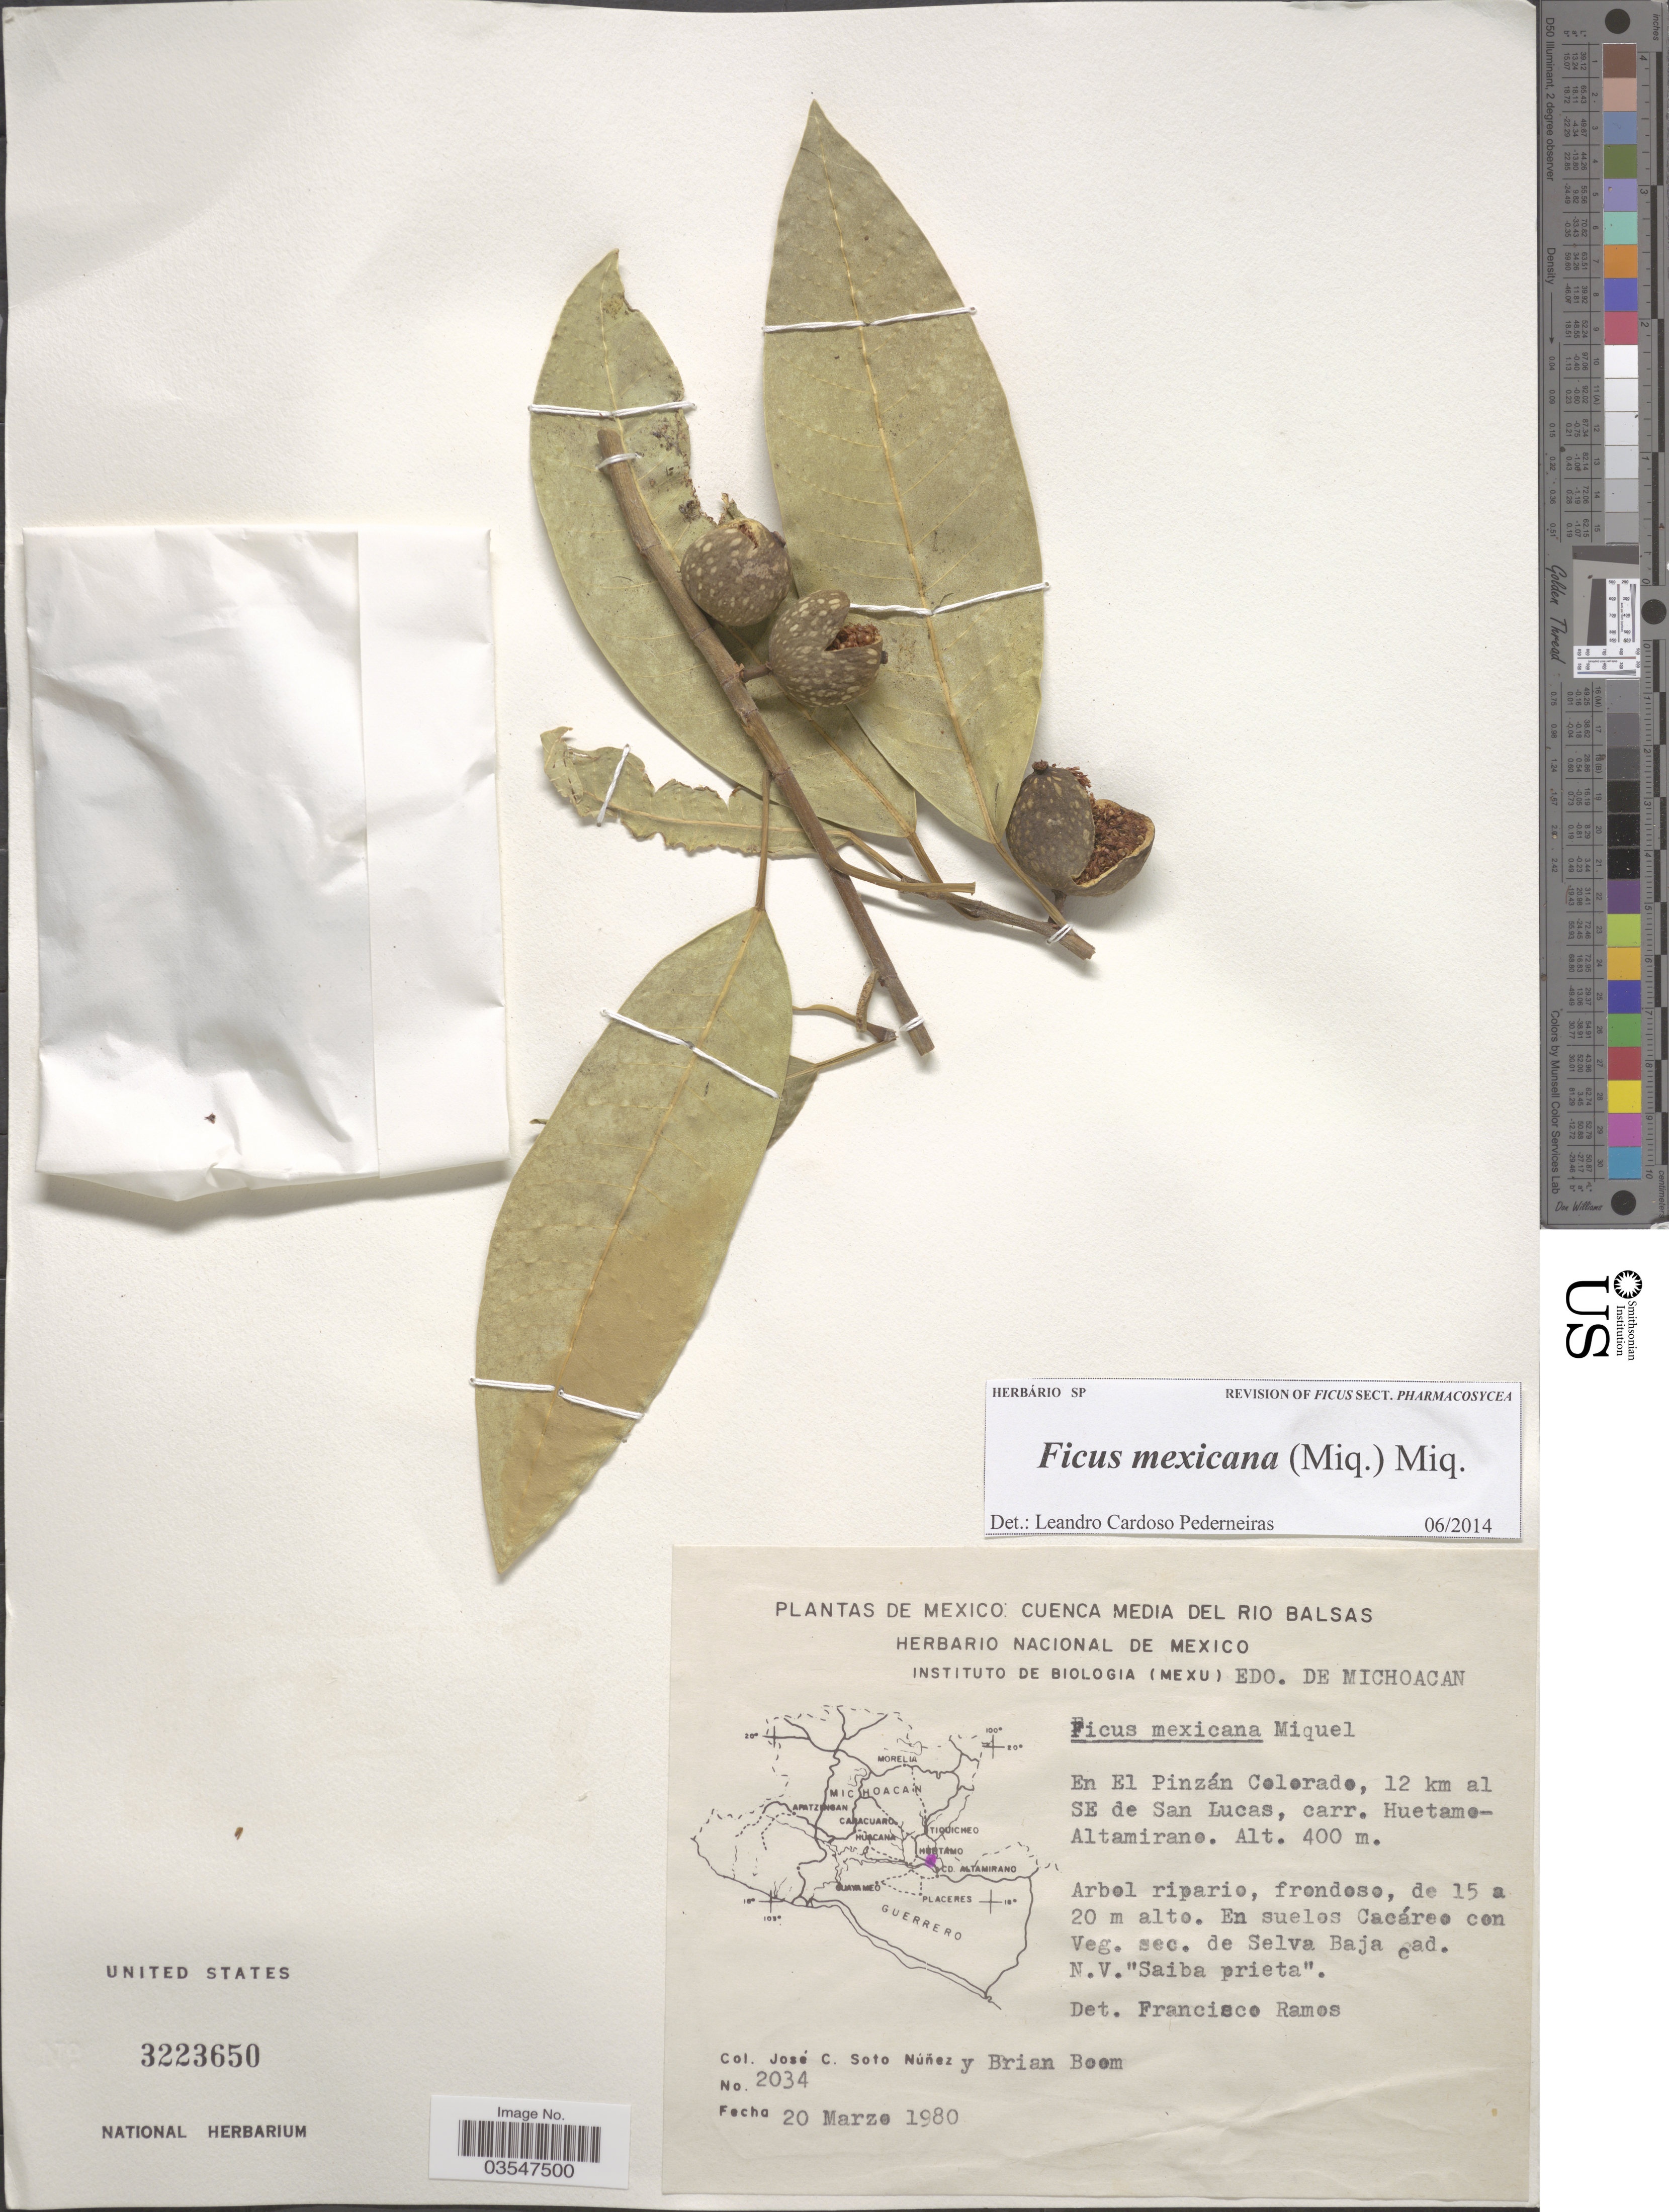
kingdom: Plantae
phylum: Tracheophyta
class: Magnoliopsida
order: Rosales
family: Moraceae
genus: Ficus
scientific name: Ficus mexicana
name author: (Miq.) Miq.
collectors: J. Soto & B. M. Boom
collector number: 2034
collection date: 1980-03-20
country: Mexico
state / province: Michoacán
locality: En El Pinzán Colorado, 12 km al SE de San Lucas, carr. Huetamo-Altamirano.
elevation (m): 400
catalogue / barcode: US 3223650